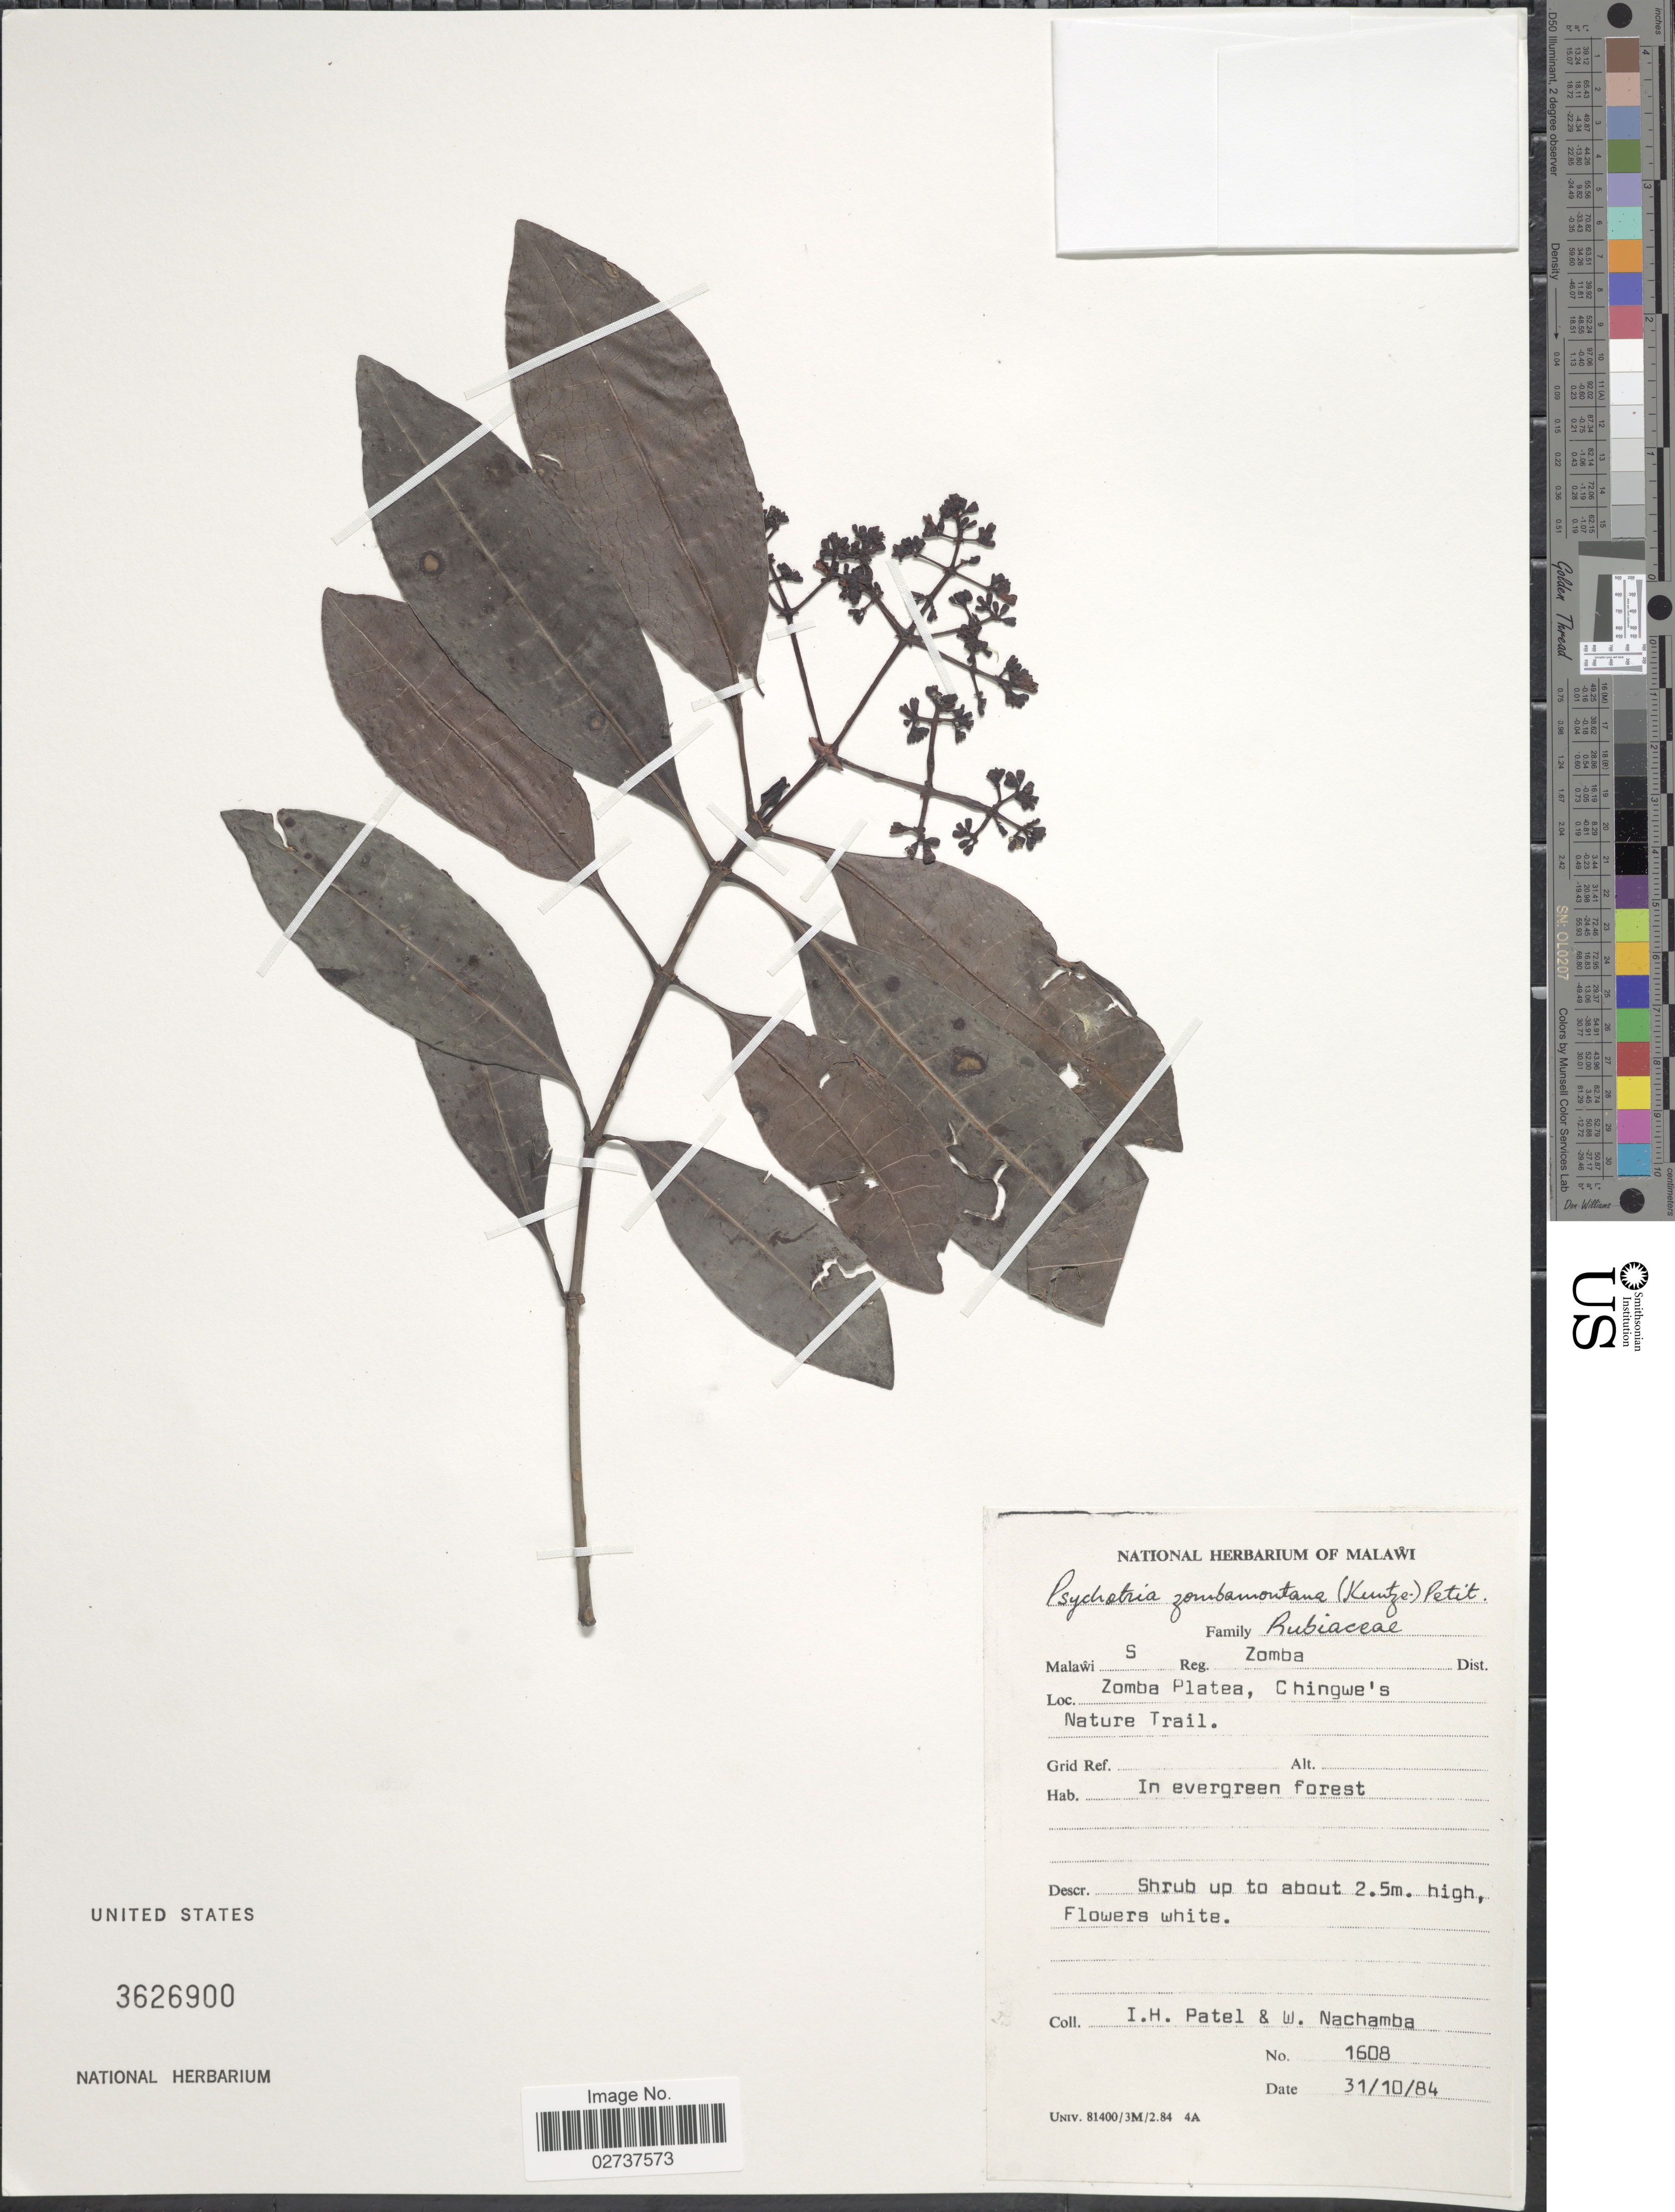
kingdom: Plantae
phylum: Tracheophyta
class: Magnoliopsida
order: Gentianales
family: Rubiaceae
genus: Psychotria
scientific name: Psychotria zombamontana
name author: (Kuntze) E.M.A. Petit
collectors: I. Patel & W. Nachamba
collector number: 1608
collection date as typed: Transcribed d/m/y: 31/10/84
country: Malawi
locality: S Reg. Zomba Dist., Zomba Plateau, Chingwe's Nature Trail.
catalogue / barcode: US 3626900